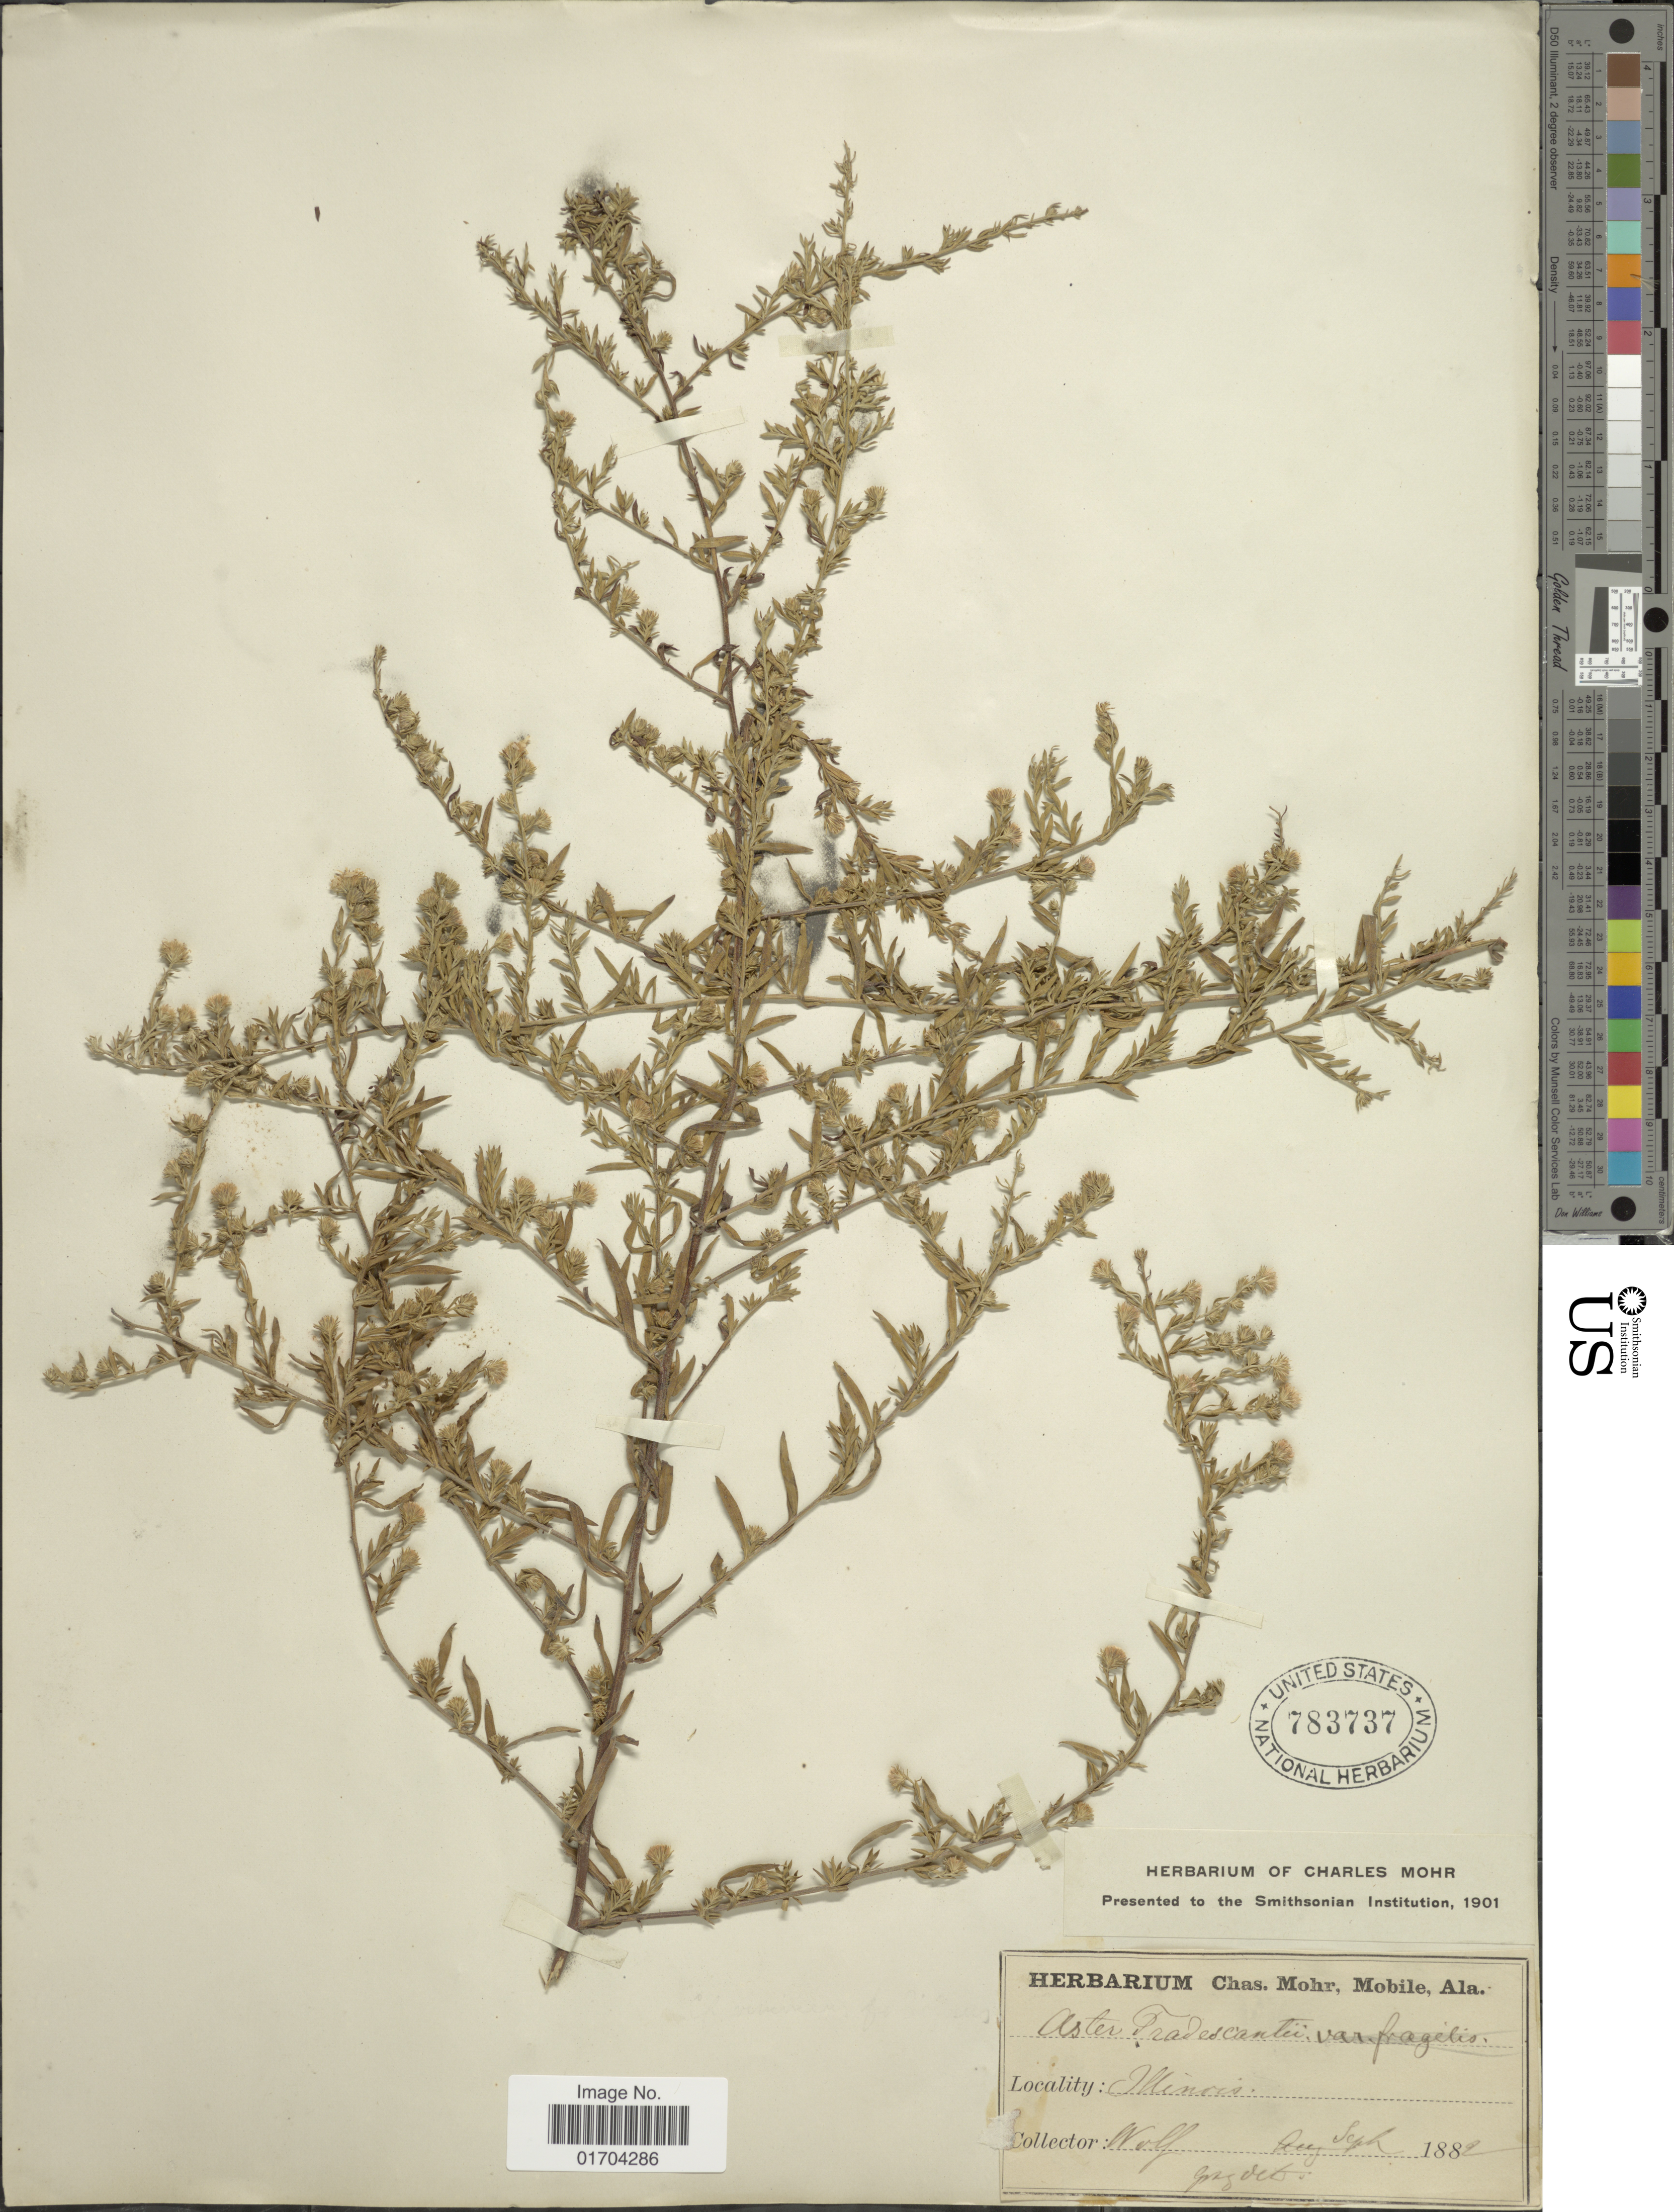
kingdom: Plantae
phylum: Tracheophyta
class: Magnoliopsida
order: Asterales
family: Asteraceae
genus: Symphyotrichum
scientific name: Symphyotrichum sp.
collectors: -- Wolf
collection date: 1882-09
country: United States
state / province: Illinois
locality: Illinois.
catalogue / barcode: US 783737